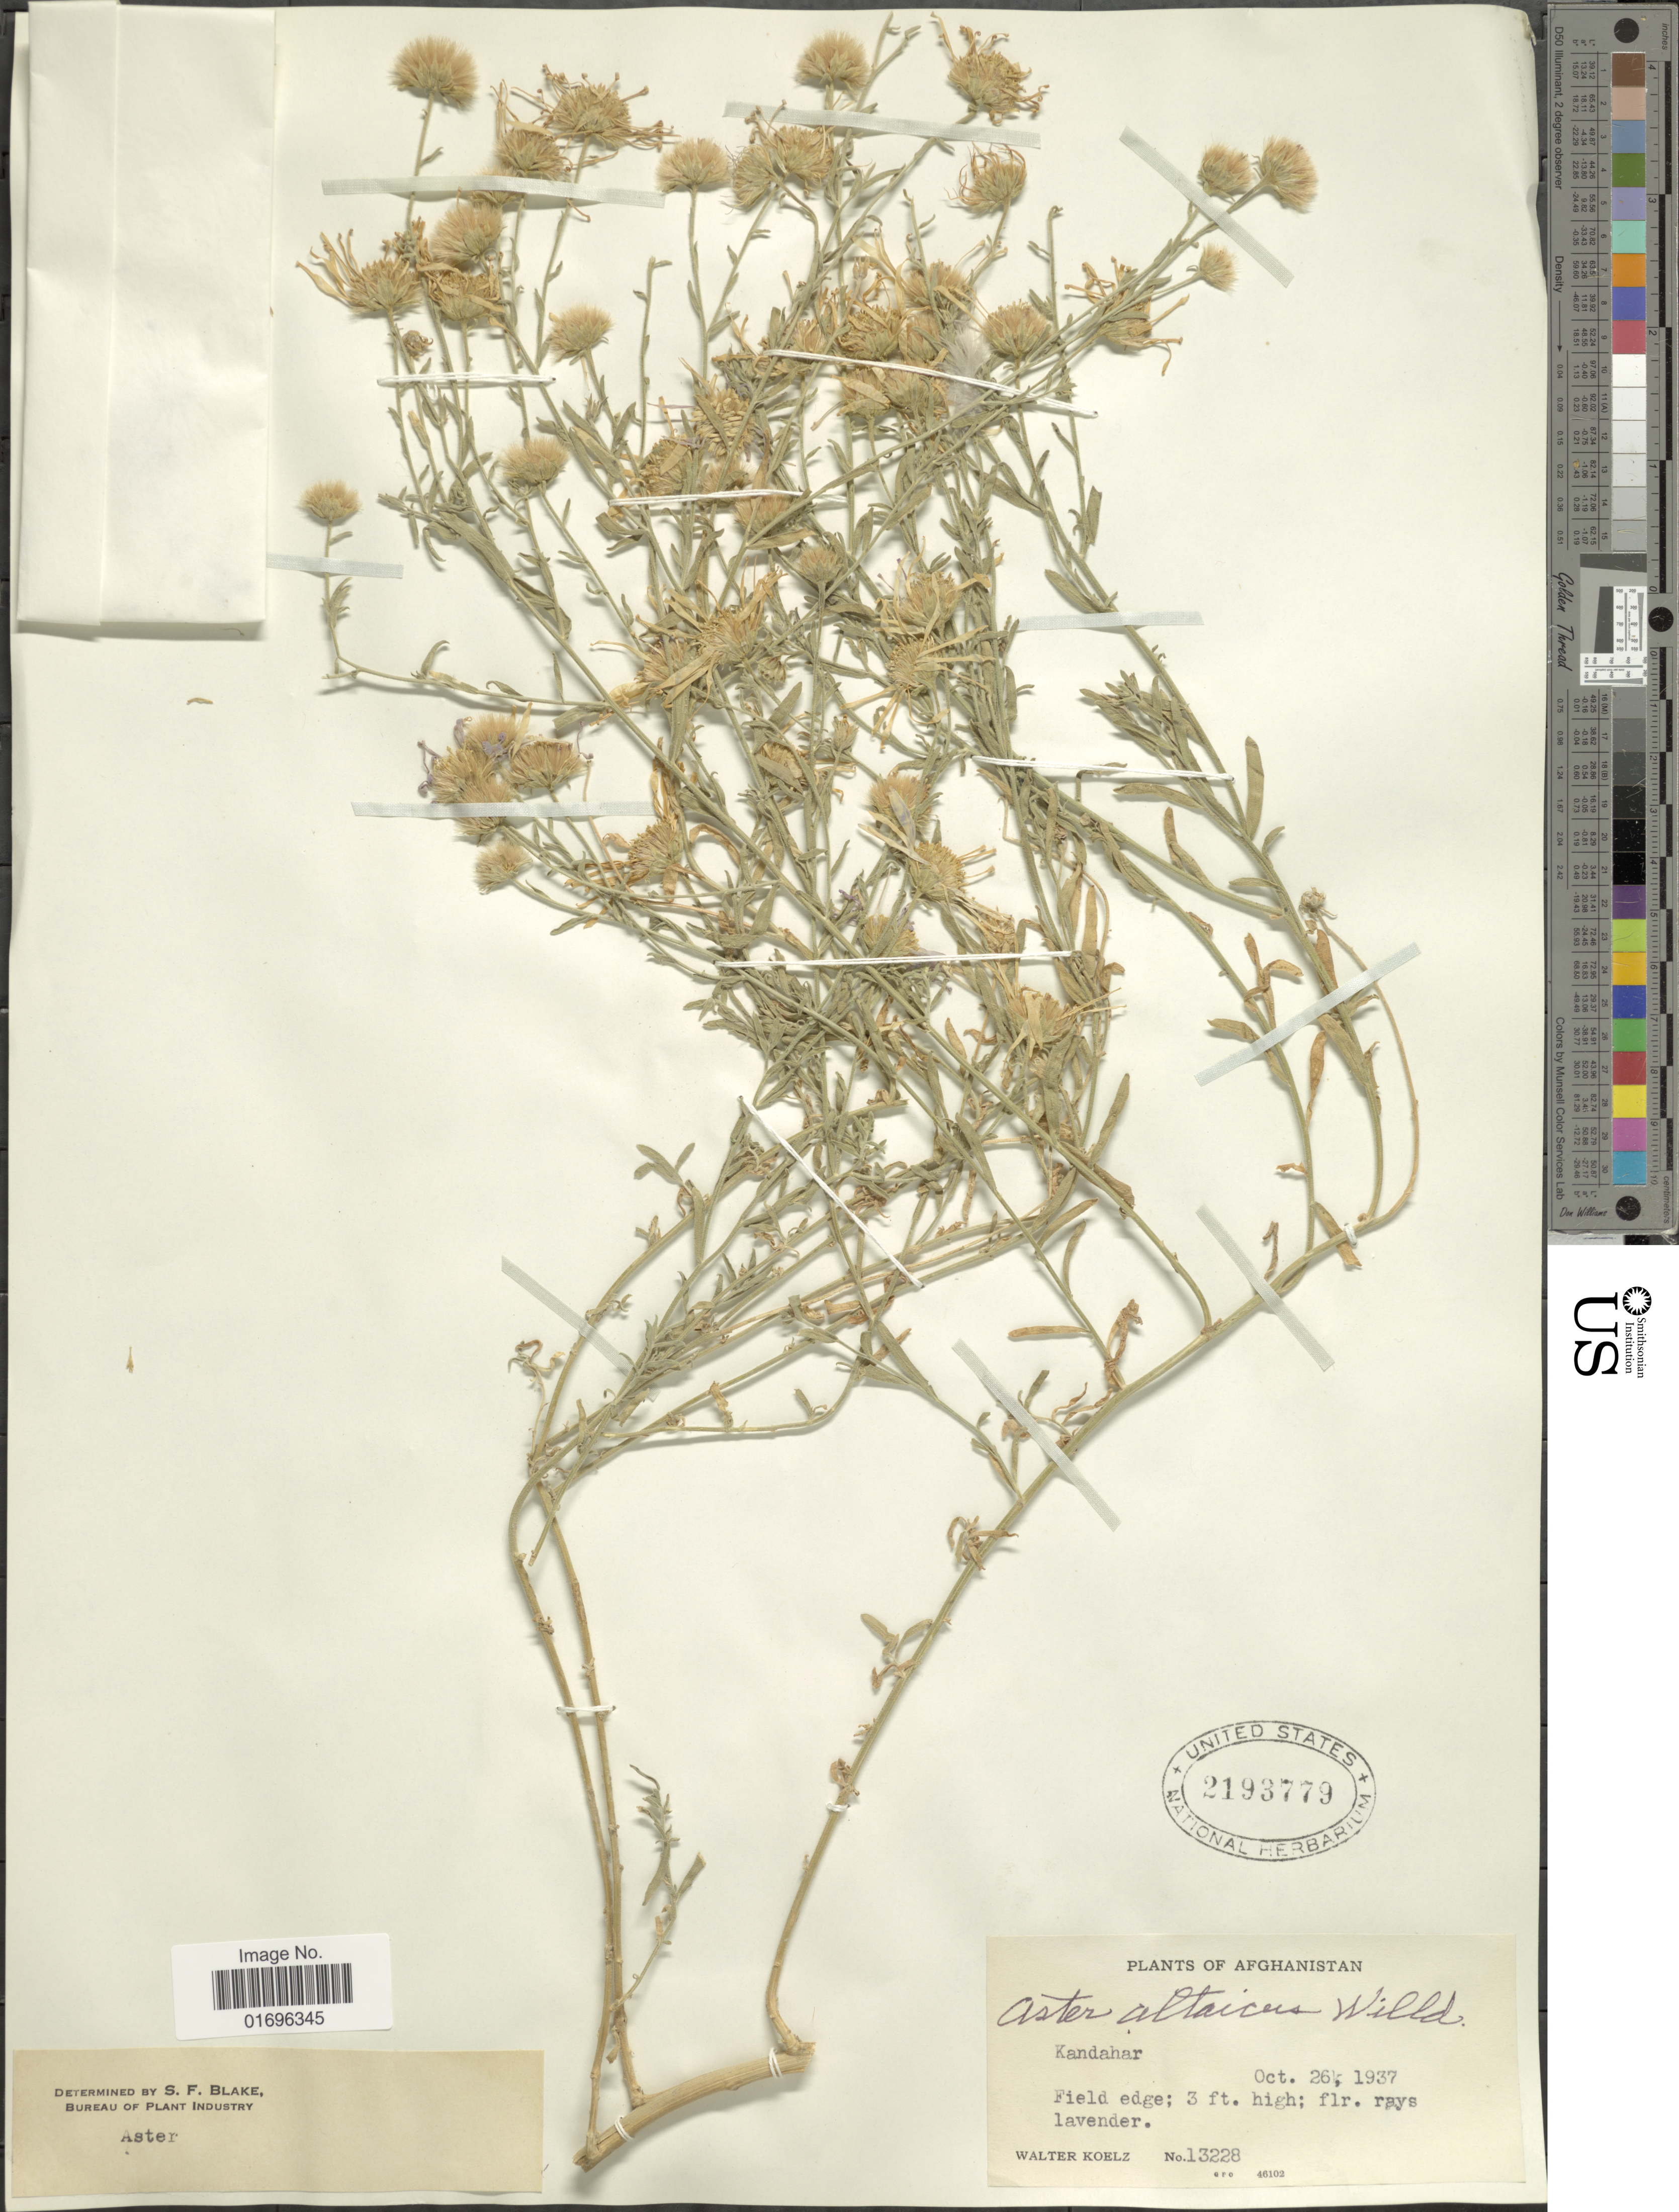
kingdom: Plantae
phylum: Tracheophyta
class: Magnoliopsida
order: Asterales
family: Asteraceae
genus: Aster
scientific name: Aster altaicus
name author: Willd.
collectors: W. N. Koelz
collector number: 13228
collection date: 1937-10-26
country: Afghanistan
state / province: Kandahar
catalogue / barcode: US 2193779